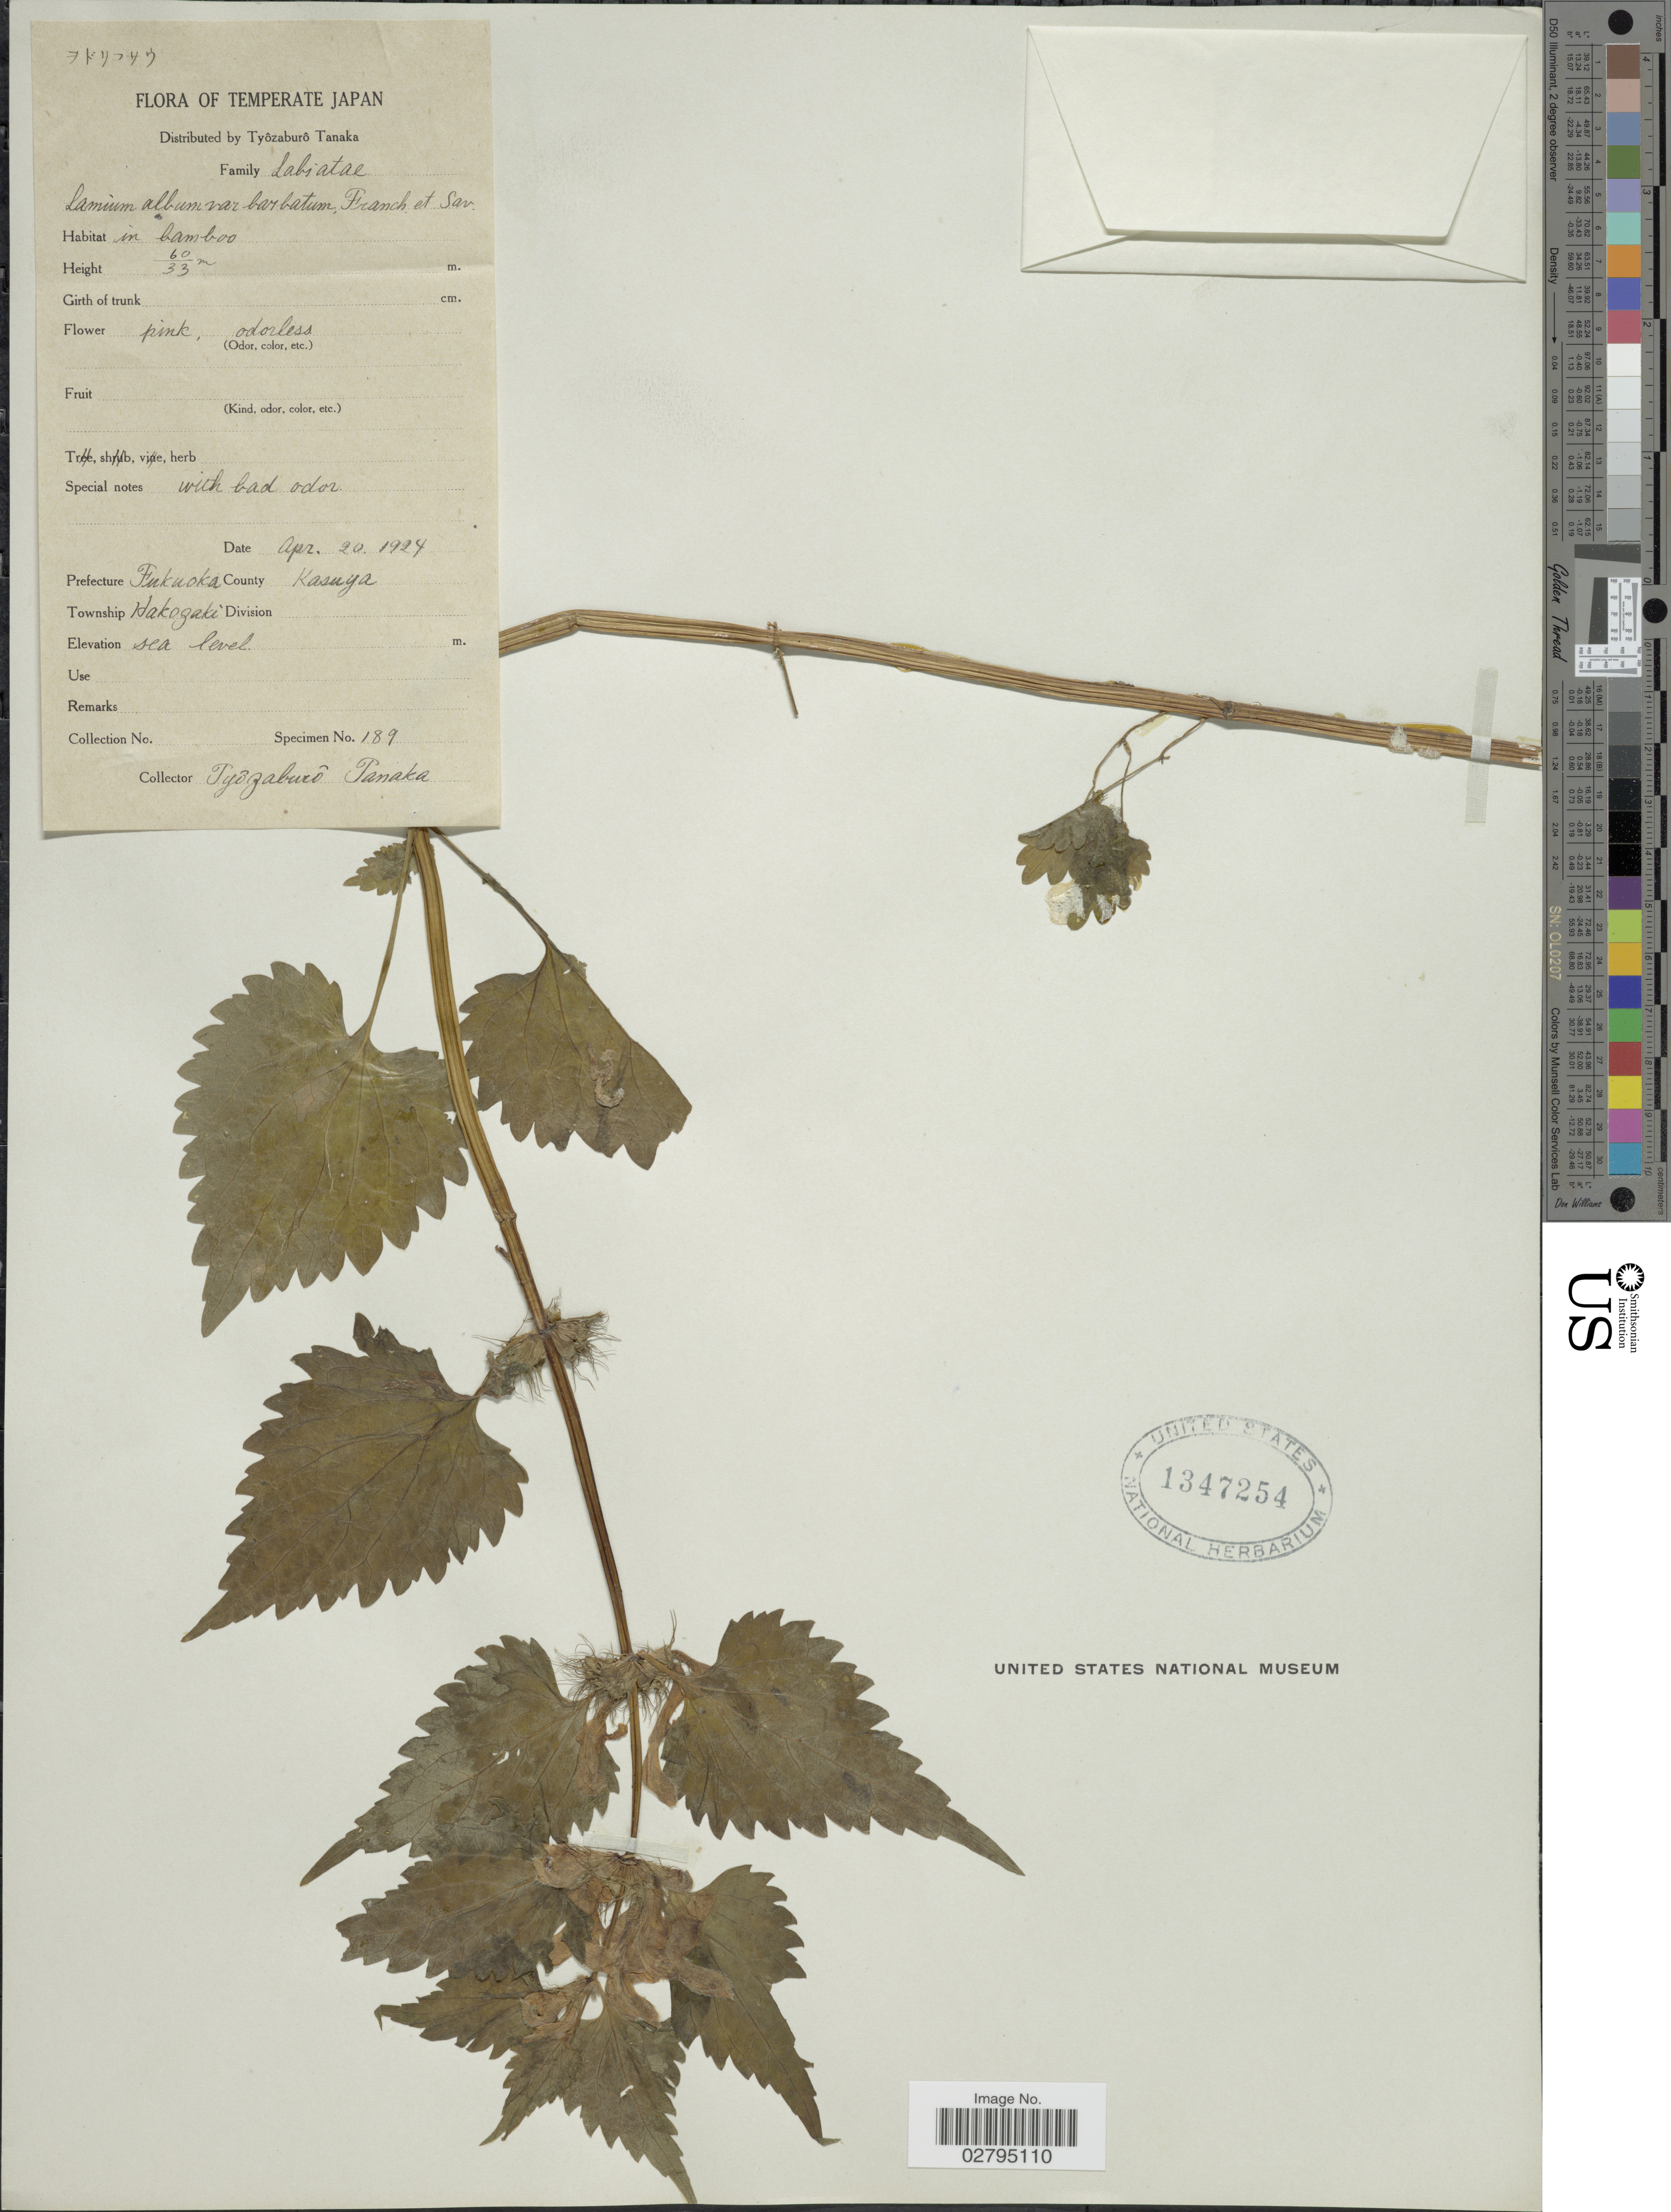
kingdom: Plantae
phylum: Tracheophyta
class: Magnoliopsida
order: Lamiales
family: Lamiaceae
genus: Lamium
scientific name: Lamium album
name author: L.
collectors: T. Tanaka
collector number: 189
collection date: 1924-04-20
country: Japan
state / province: Hukuoka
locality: Temperate Japan. Prefecture Fukuoka. County Kasuya. Township Hakogaki.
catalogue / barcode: US 1347254